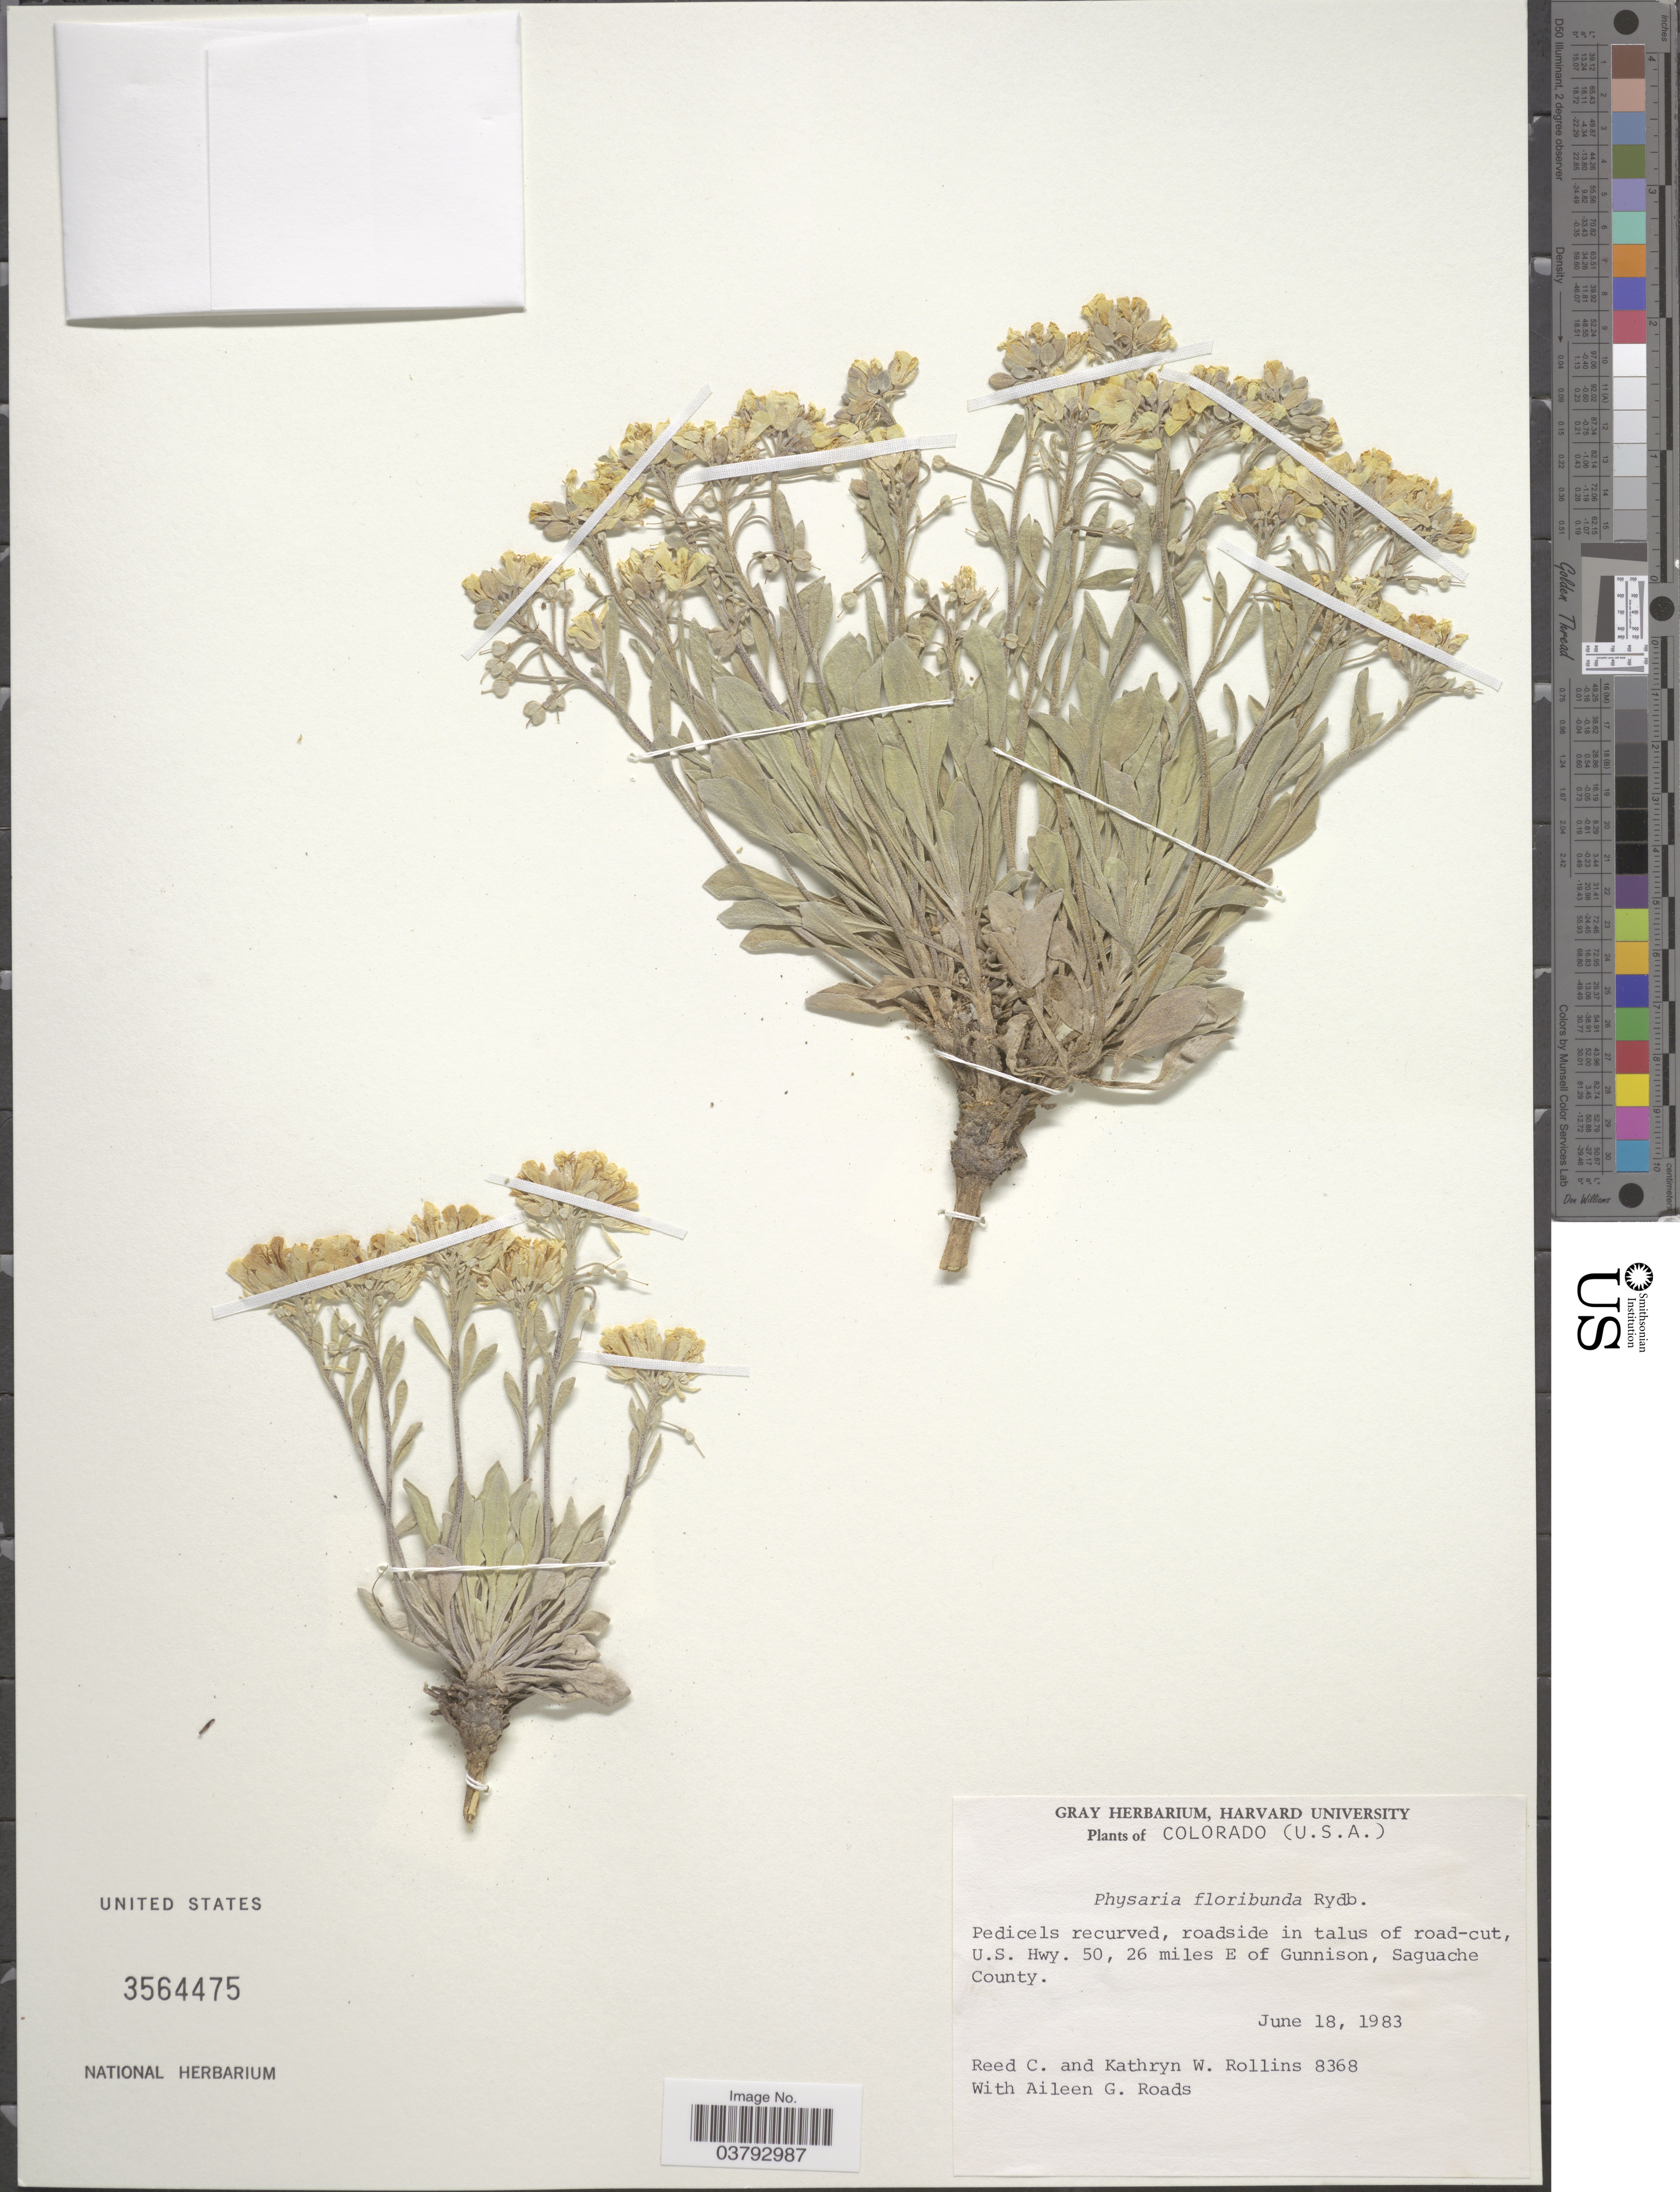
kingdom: Plantae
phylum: Tracheophyta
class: Magnoliopsida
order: Brassicales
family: Brassicaceae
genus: Physaria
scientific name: Physaria floribunda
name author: Rydb.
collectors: R. C. Rollins, K. W. Rollins & A. Roads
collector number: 8368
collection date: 1983-06-18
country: United States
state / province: Colorado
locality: U. S. Hwy. 50, 26 miles E of Gunnison, Saguache County.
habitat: in talus of road-cut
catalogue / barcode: US 3564475